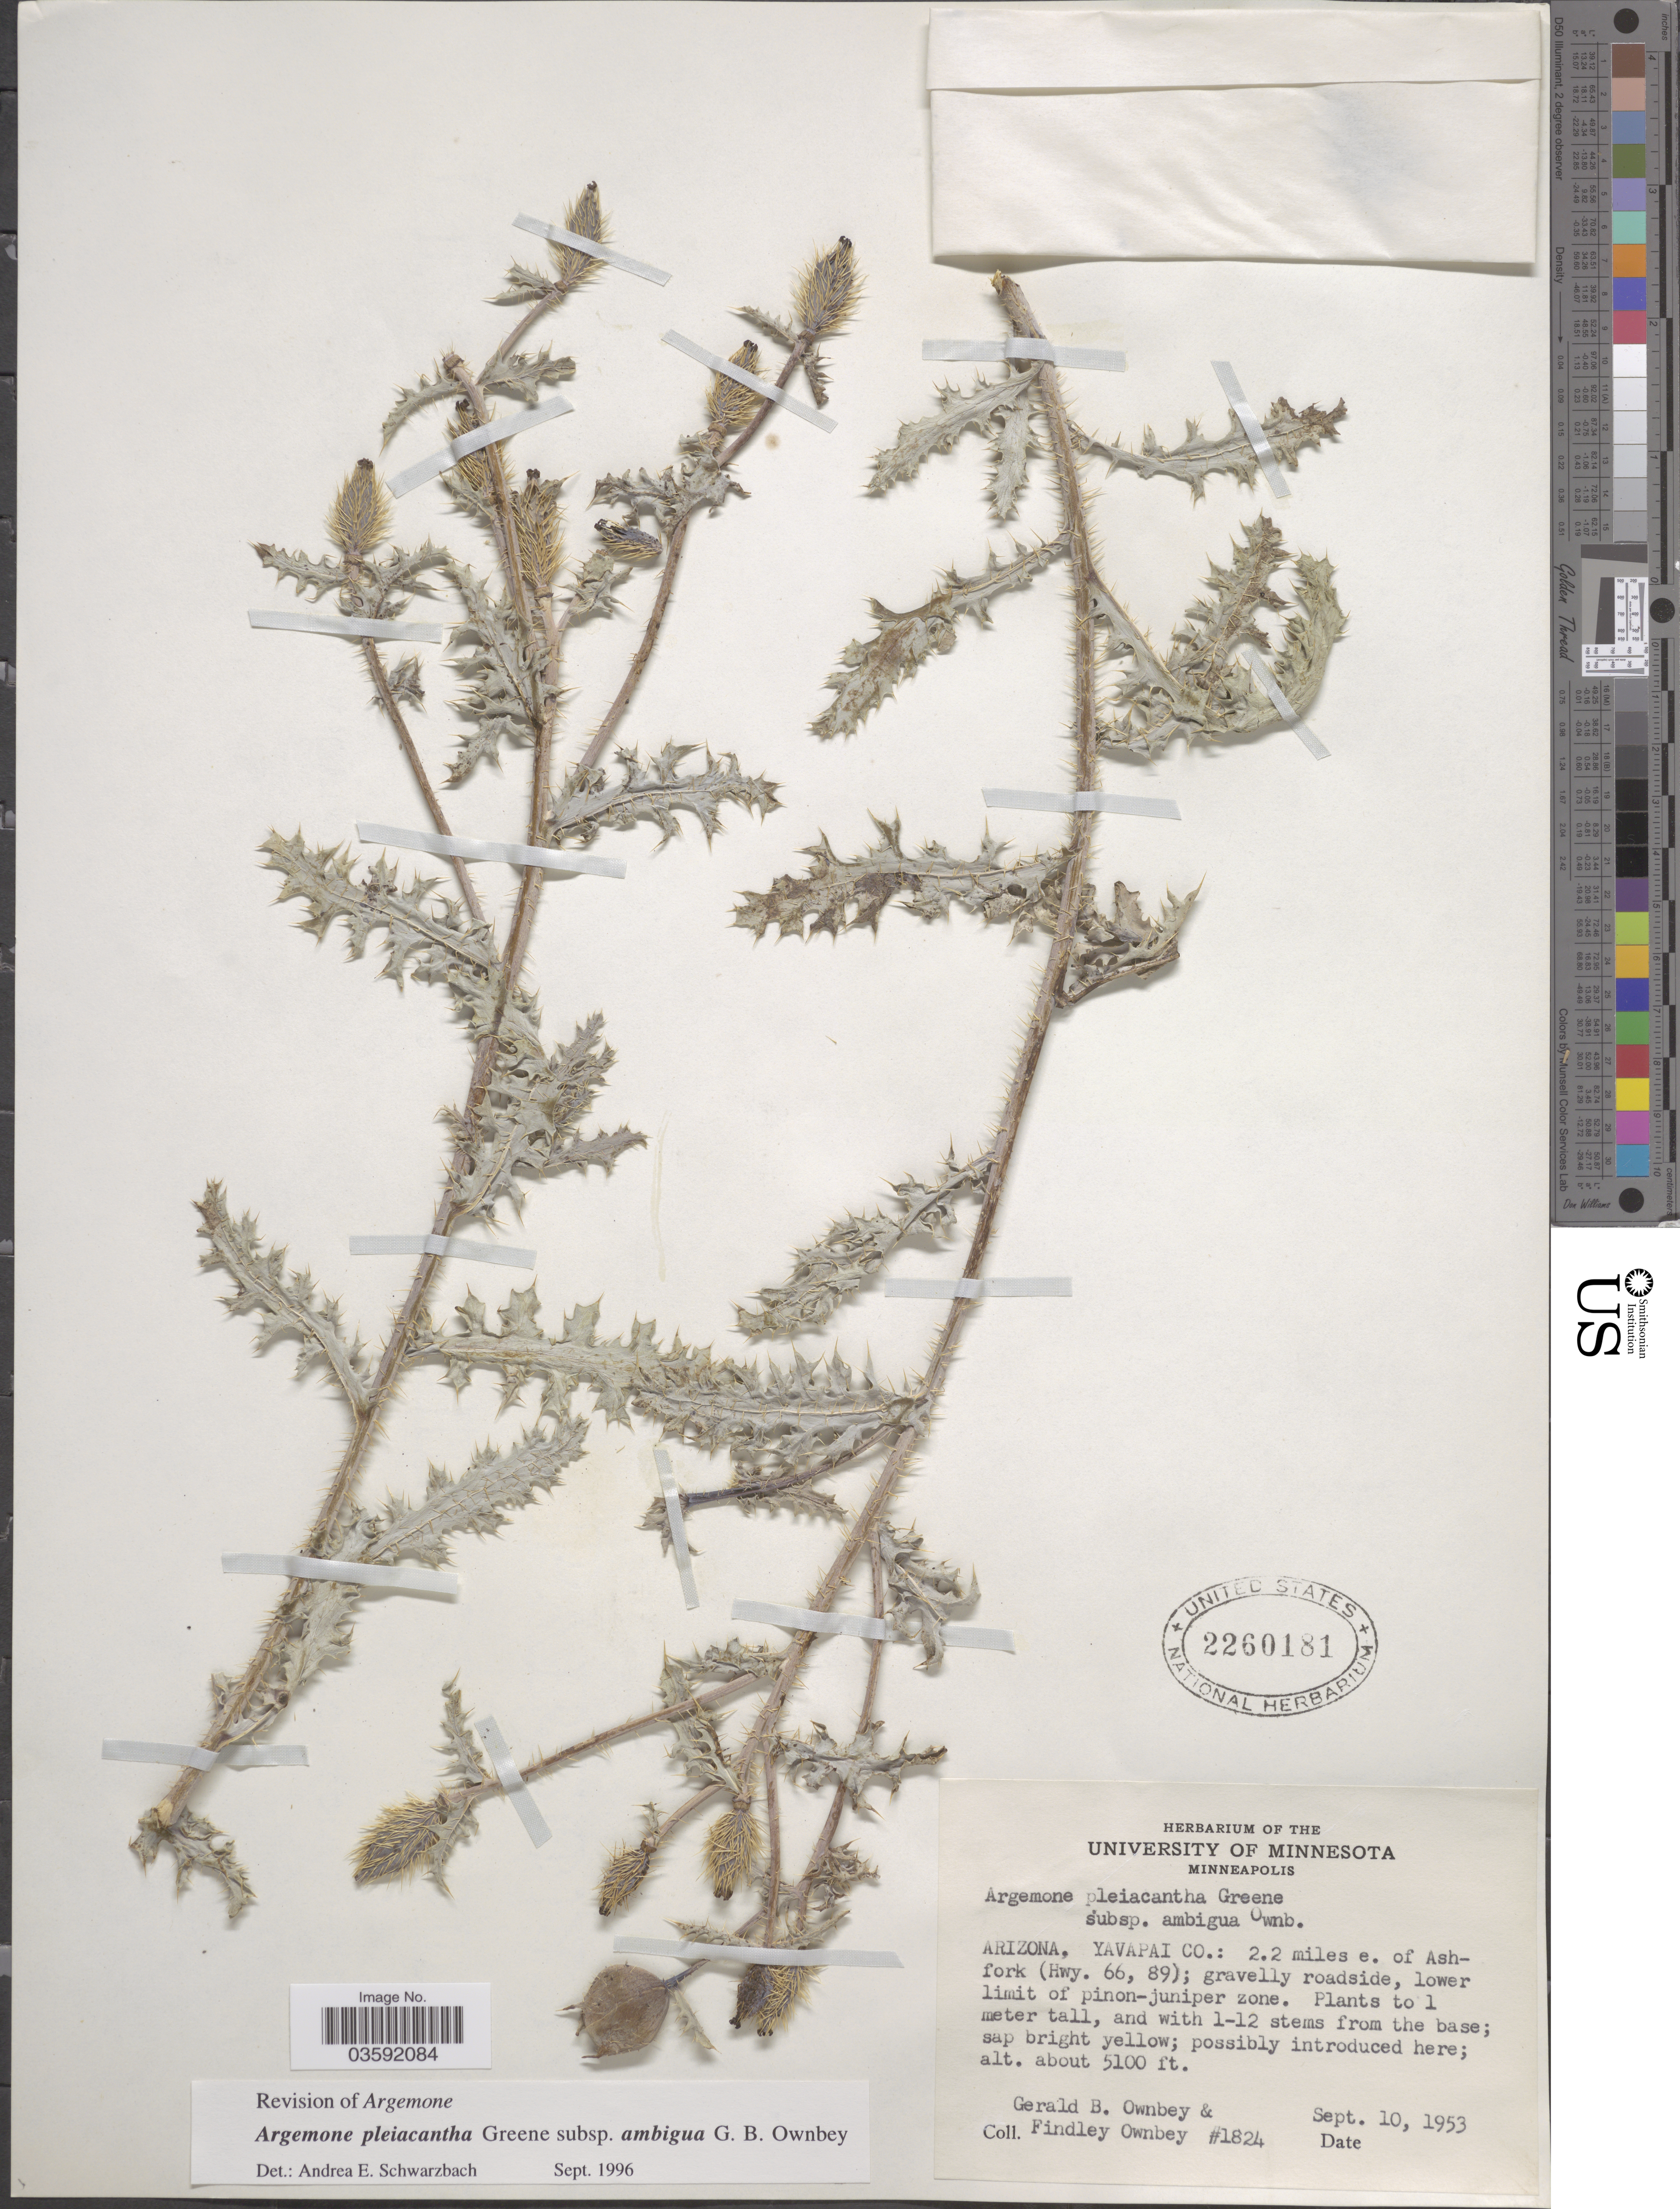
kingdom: Plantae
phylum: Tracheophyta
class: Magnoliopsida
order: Ranunculales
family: Papaveraceae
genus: Argemone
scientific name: Argemone pleiacantha subsp. ambigua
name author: G.B. Ownbey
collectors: G. B. Ownbey & F. Ownbey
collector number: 1824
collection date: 1953-09-10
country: United States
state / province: Arizona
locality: Yavapai Co.: 2.2 miles e. of Ashfork (Hwy. 66, 89).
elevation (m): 1554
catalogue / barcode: US 2260181